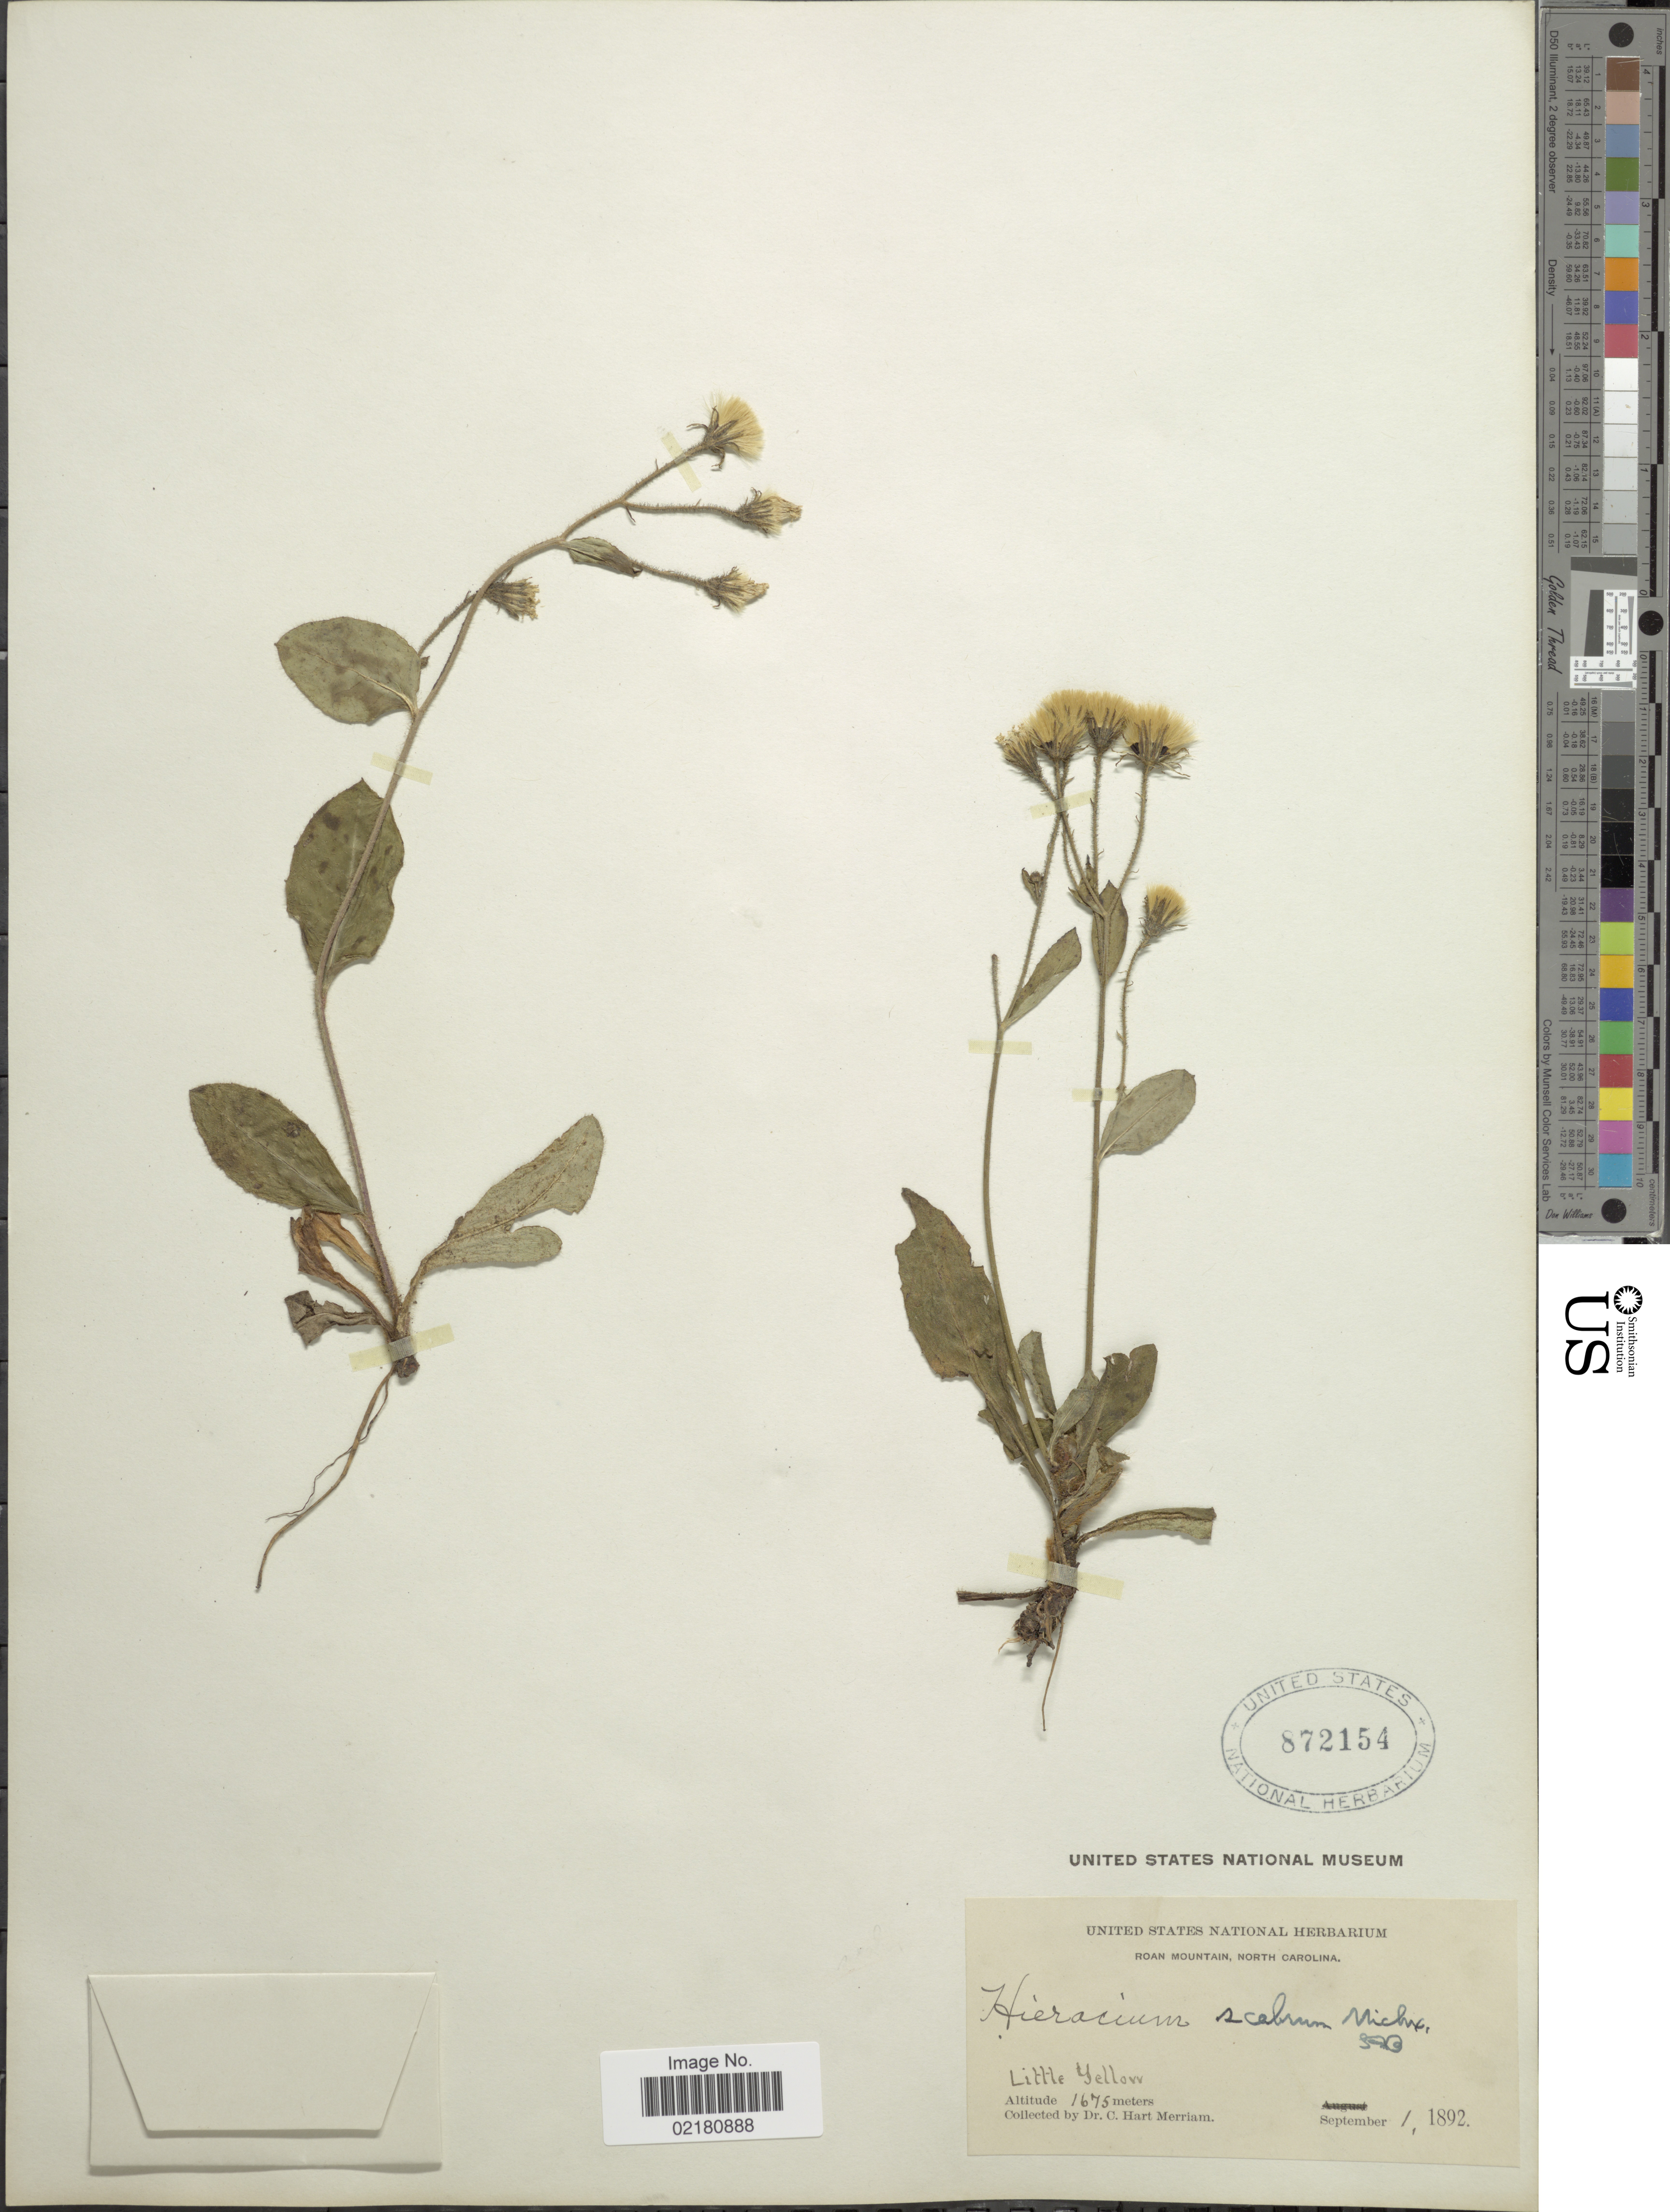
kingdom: Plantae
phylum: Tracheophyta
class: Magnoliopsida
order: Asterales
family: Asteraceae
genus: Pilosella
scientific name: Pilosella verruculata subsp. verruculata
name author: (Link) Soják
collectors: C. Merriam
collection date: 1892-09-01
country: United States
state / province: North Carolina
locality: Roan Mountain. Little Yellow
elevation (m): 1675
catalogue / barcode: US 872154